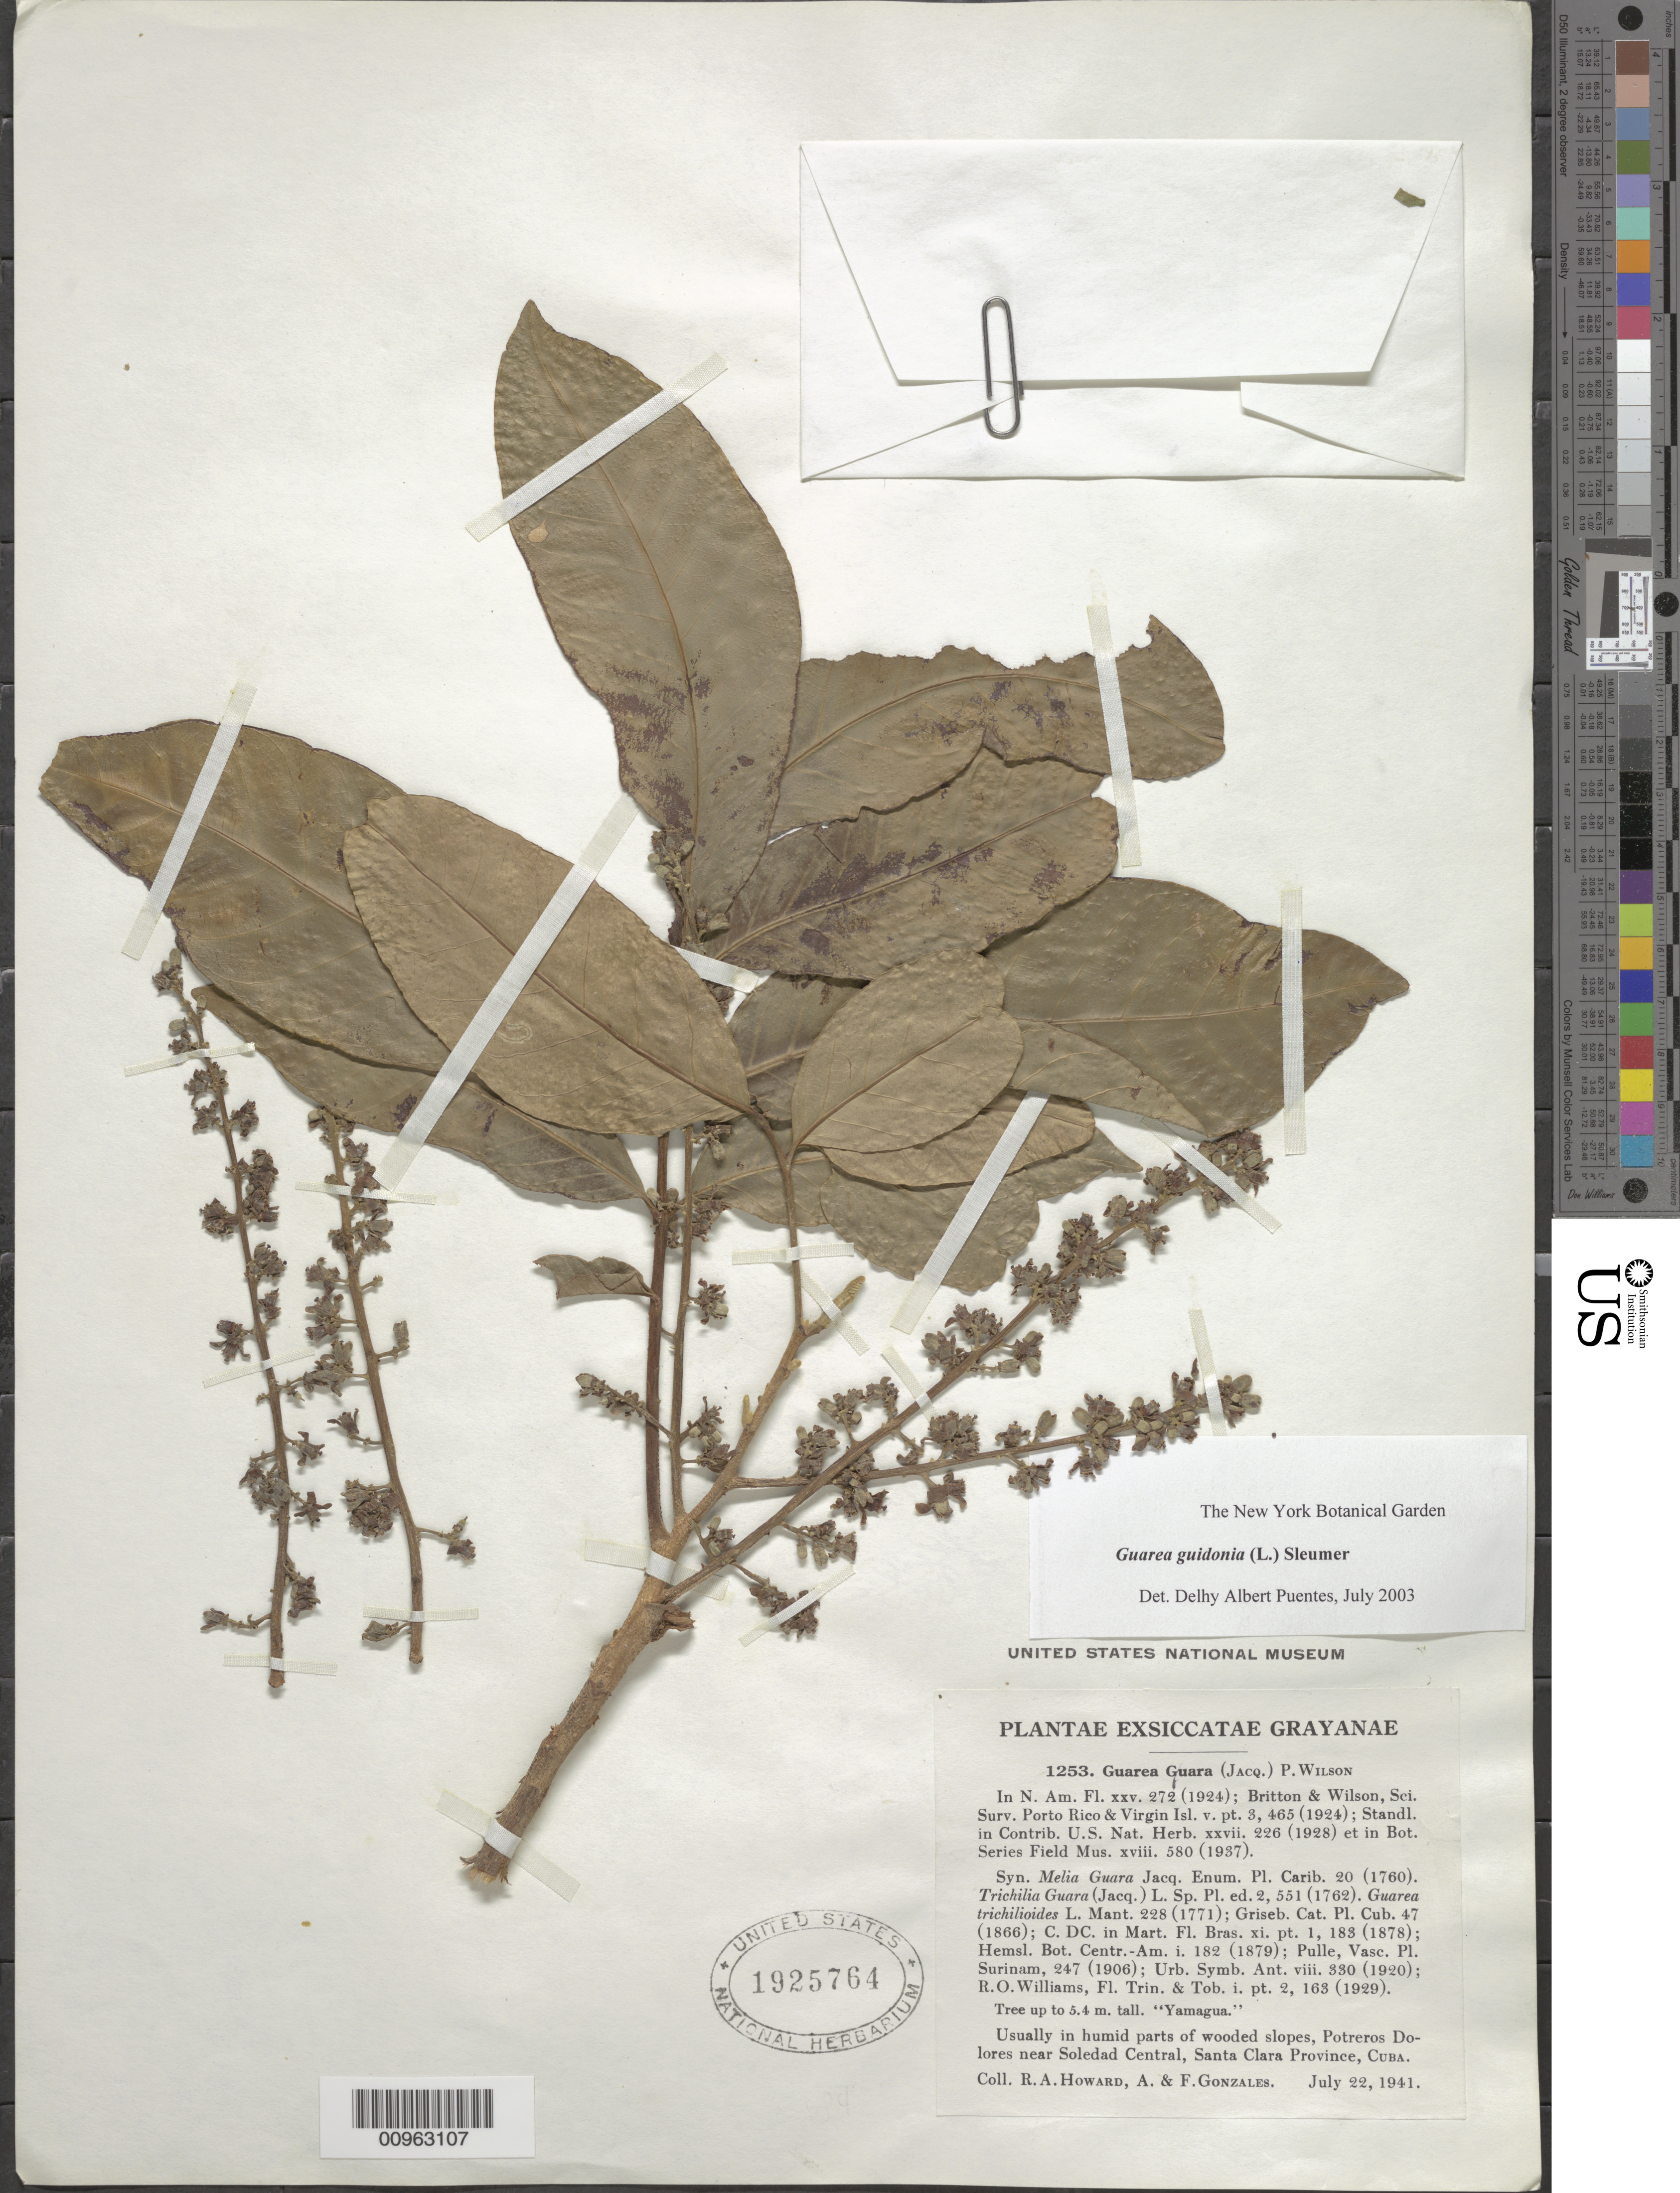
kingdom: Plantae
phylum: Tracheophyta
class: Magnoliopsida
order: Sapindales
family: Meliaceae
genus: Guarea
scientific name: Guarea guidonia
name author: (L.) Sleumer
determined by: Puentes, D. A.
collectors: R. A. Howard, A. Gonzáles & F. Gonzalez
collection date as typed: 22 Jul 1941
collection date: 1941-07-22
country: Cuba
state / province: Cienfuegos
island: Cuba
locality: Potreros Dolores near Soledad Central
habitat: Usually in humid parts of wooeded slopes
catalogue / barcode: US 1925764